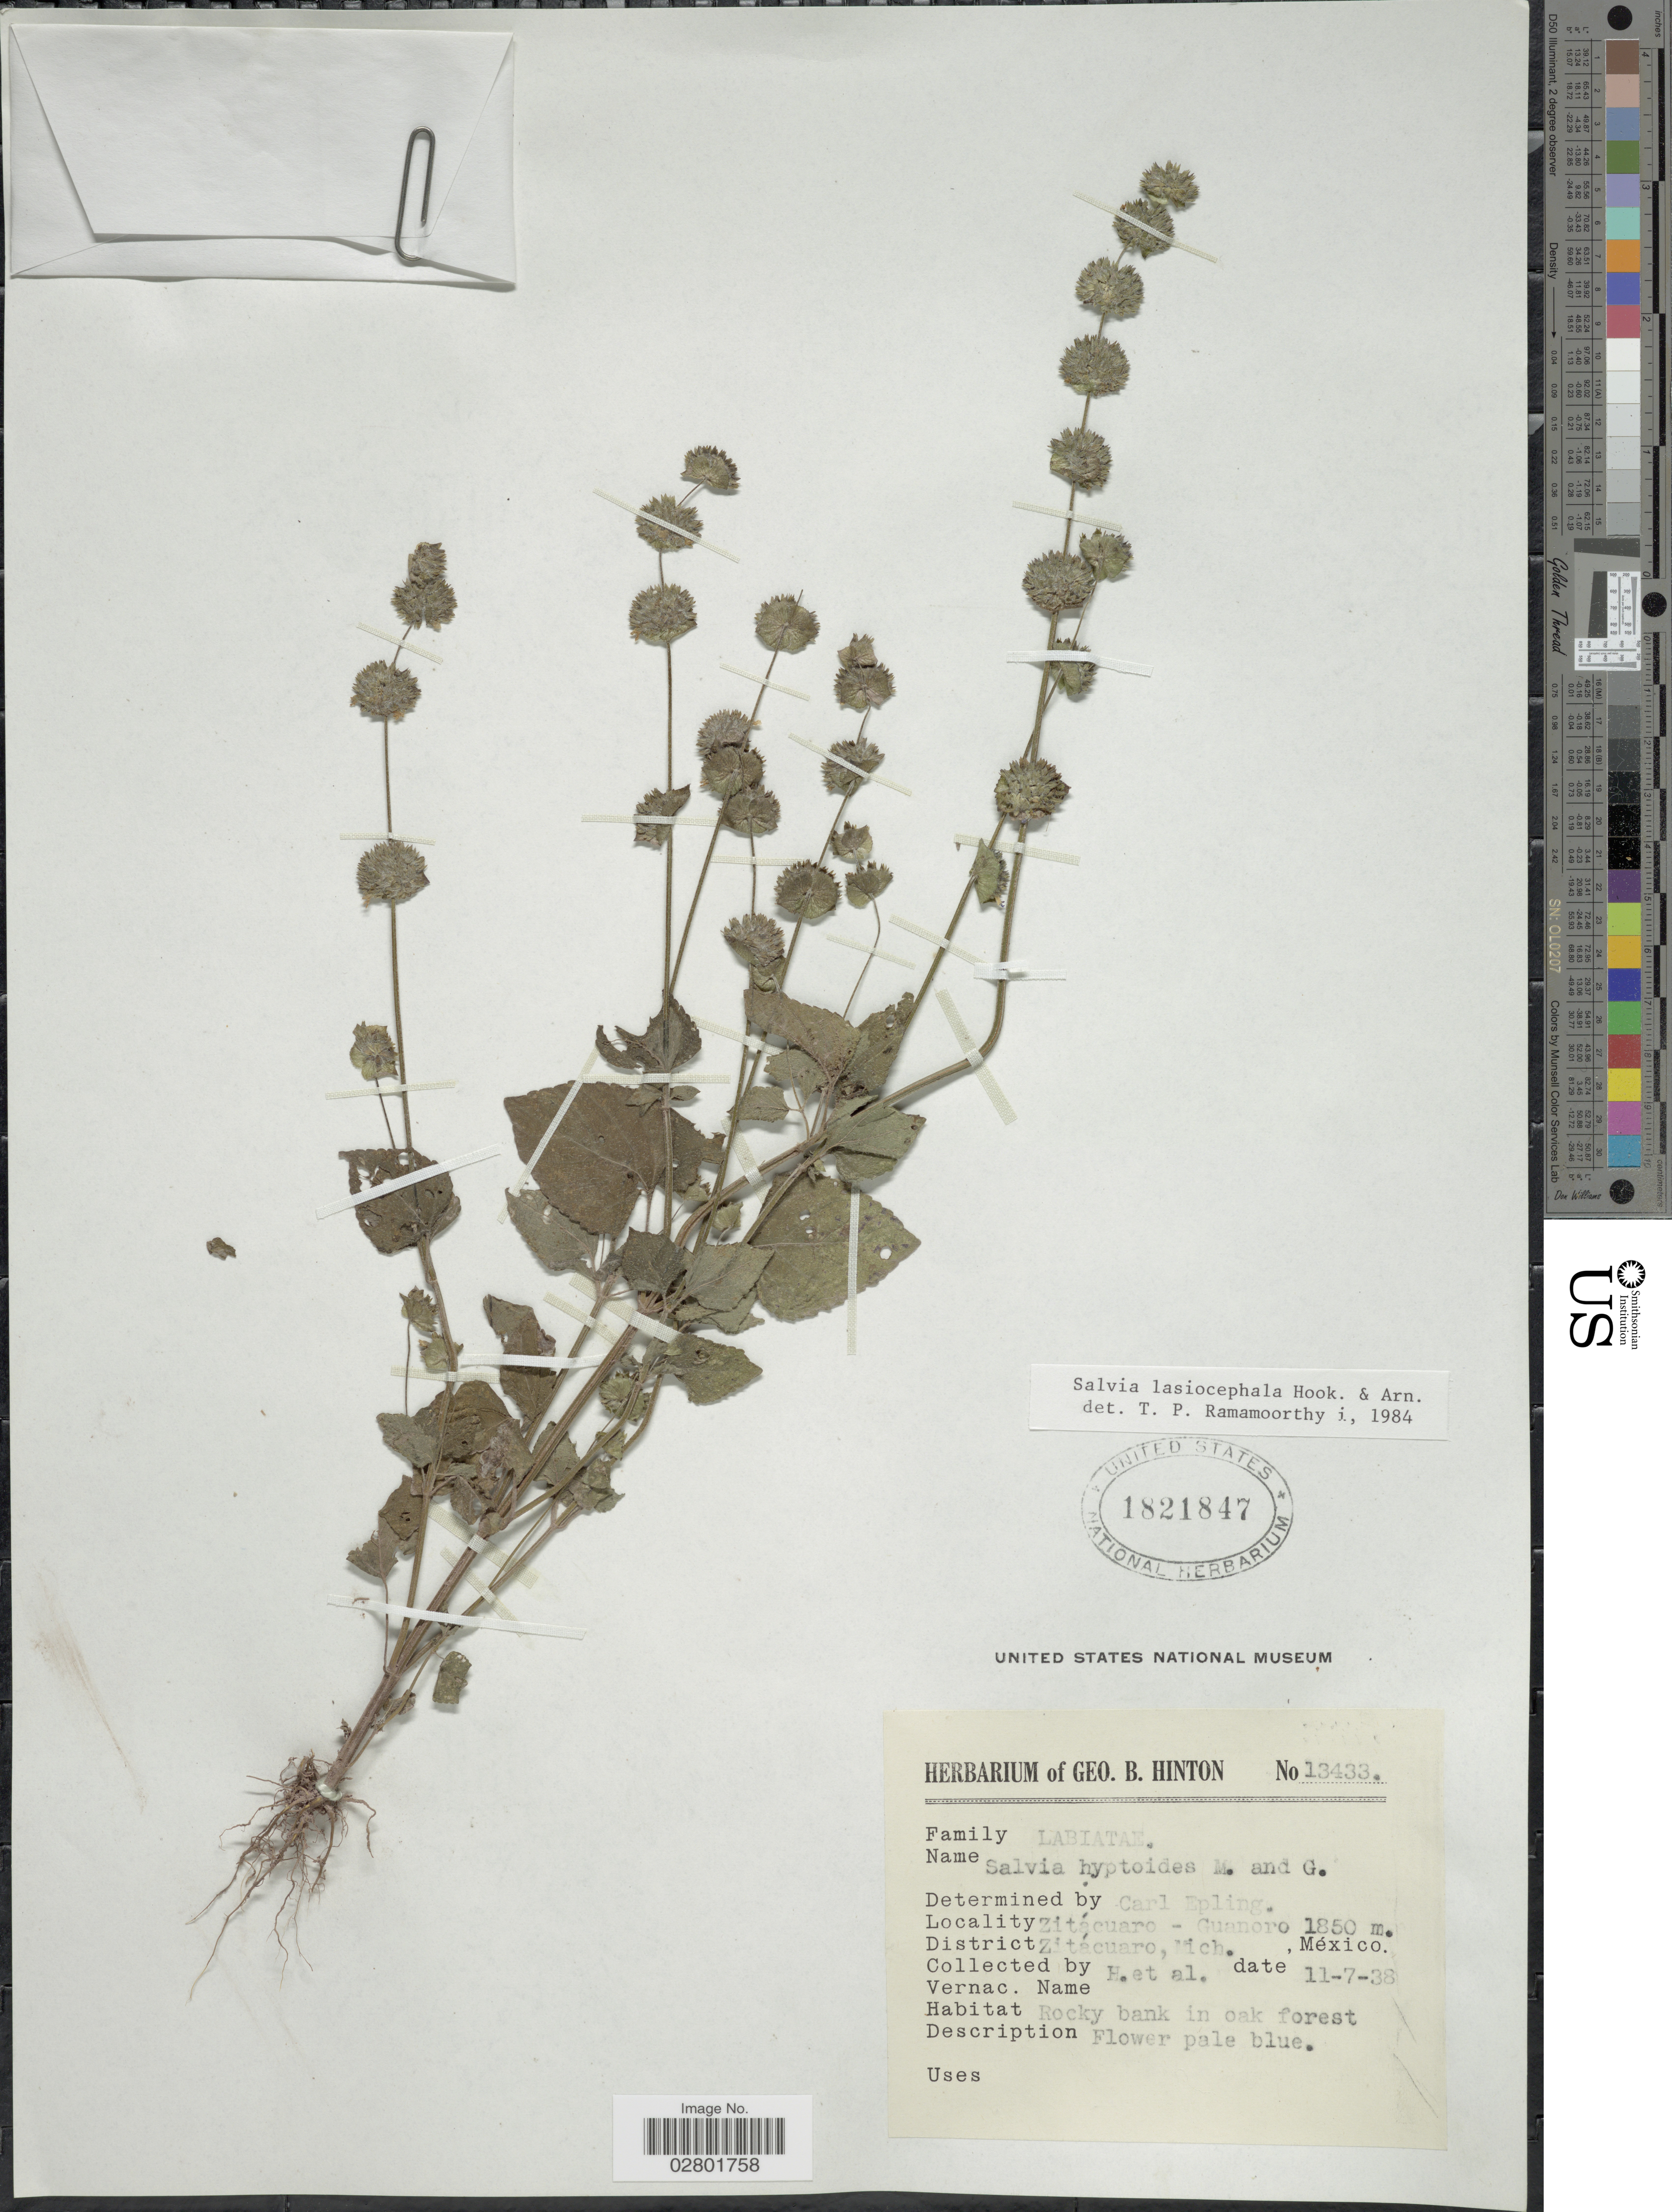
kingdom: Plantae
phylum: Tracheophyta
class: Magnoliopsida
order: Lamiales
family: Lamiaceae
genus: Salvia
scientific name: Salvia lasiocephala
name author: Hook. & Arn.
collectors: G. B. Hinton & et al.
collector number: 13433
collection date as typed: Transcribed d/m/y: 11/7/38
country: Mexico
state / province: Michoacán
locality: Zitácuaro - Guanoro, District Zitácuaro.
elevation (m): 1850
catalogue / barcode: US 1821847